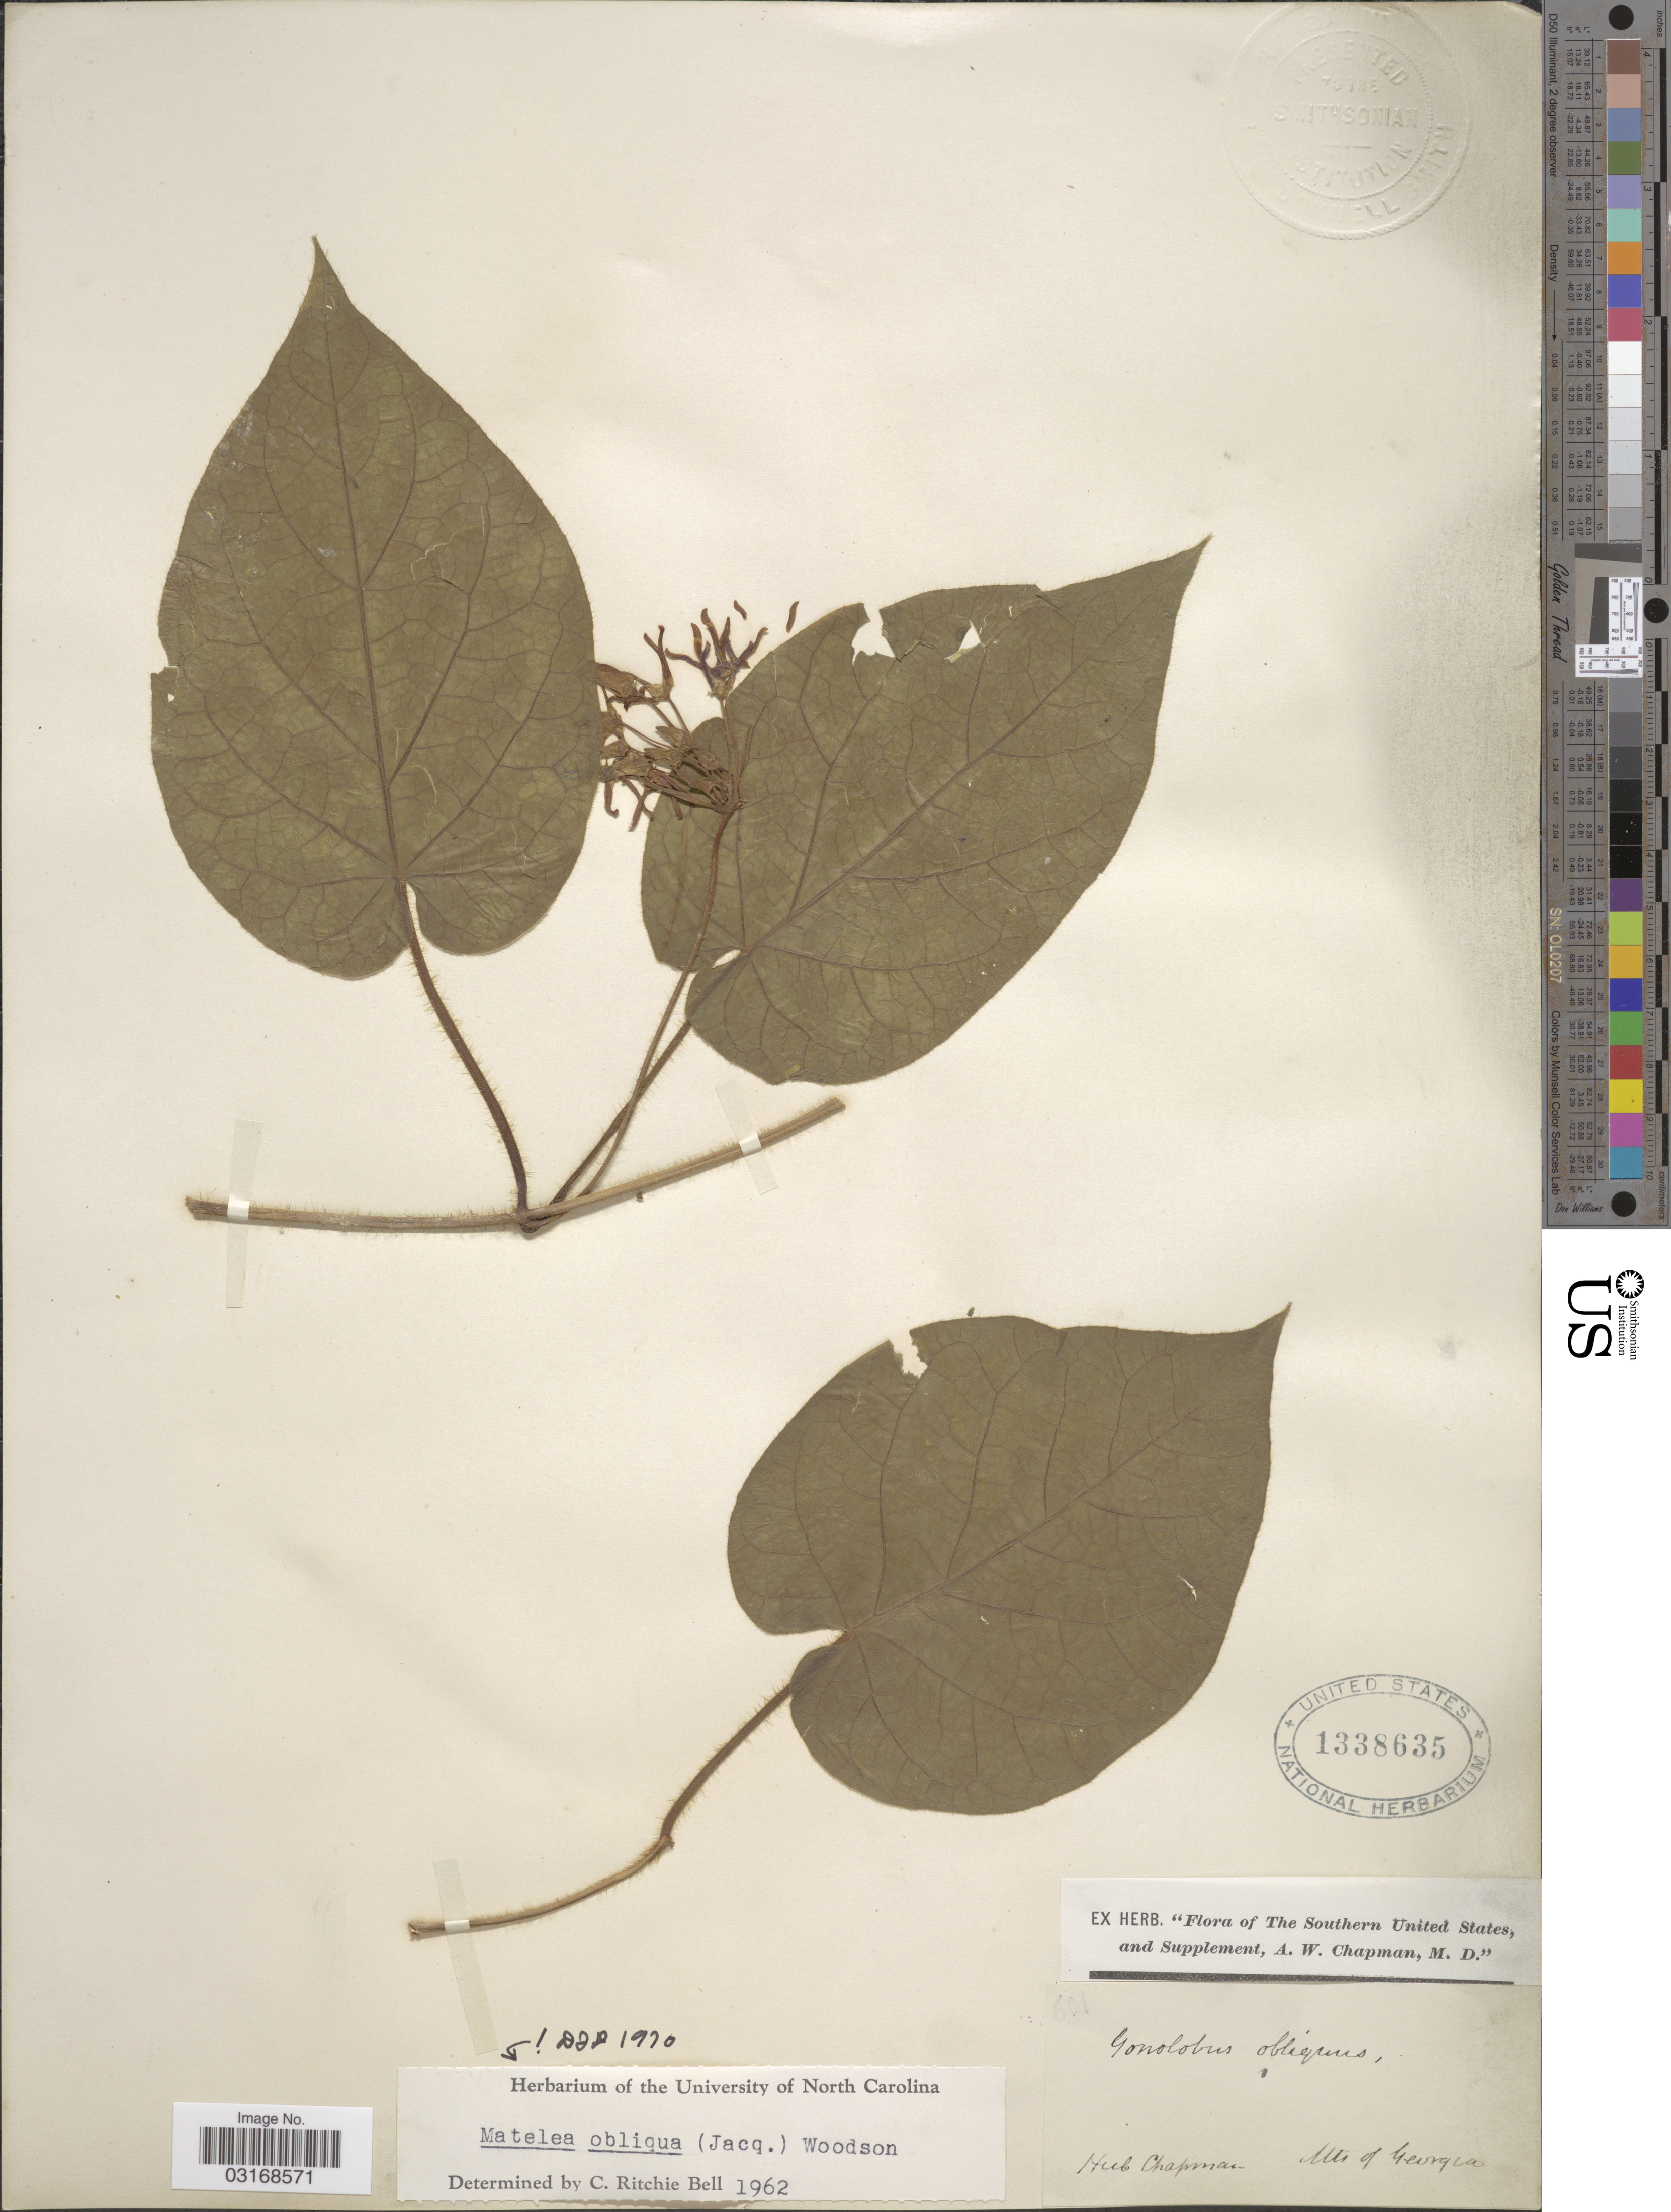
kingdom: Plantae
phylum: Tracheophyta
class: Magnoliopsida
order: Gentianales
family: Apocynaceae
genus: Matelea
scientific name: Matelea obliqua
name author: (Jacq.) Woodson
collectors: ex herb. A.W. Chapman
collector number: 601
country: United States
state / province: Georgia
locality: Mts of Georgia.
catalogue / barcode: US 1338635